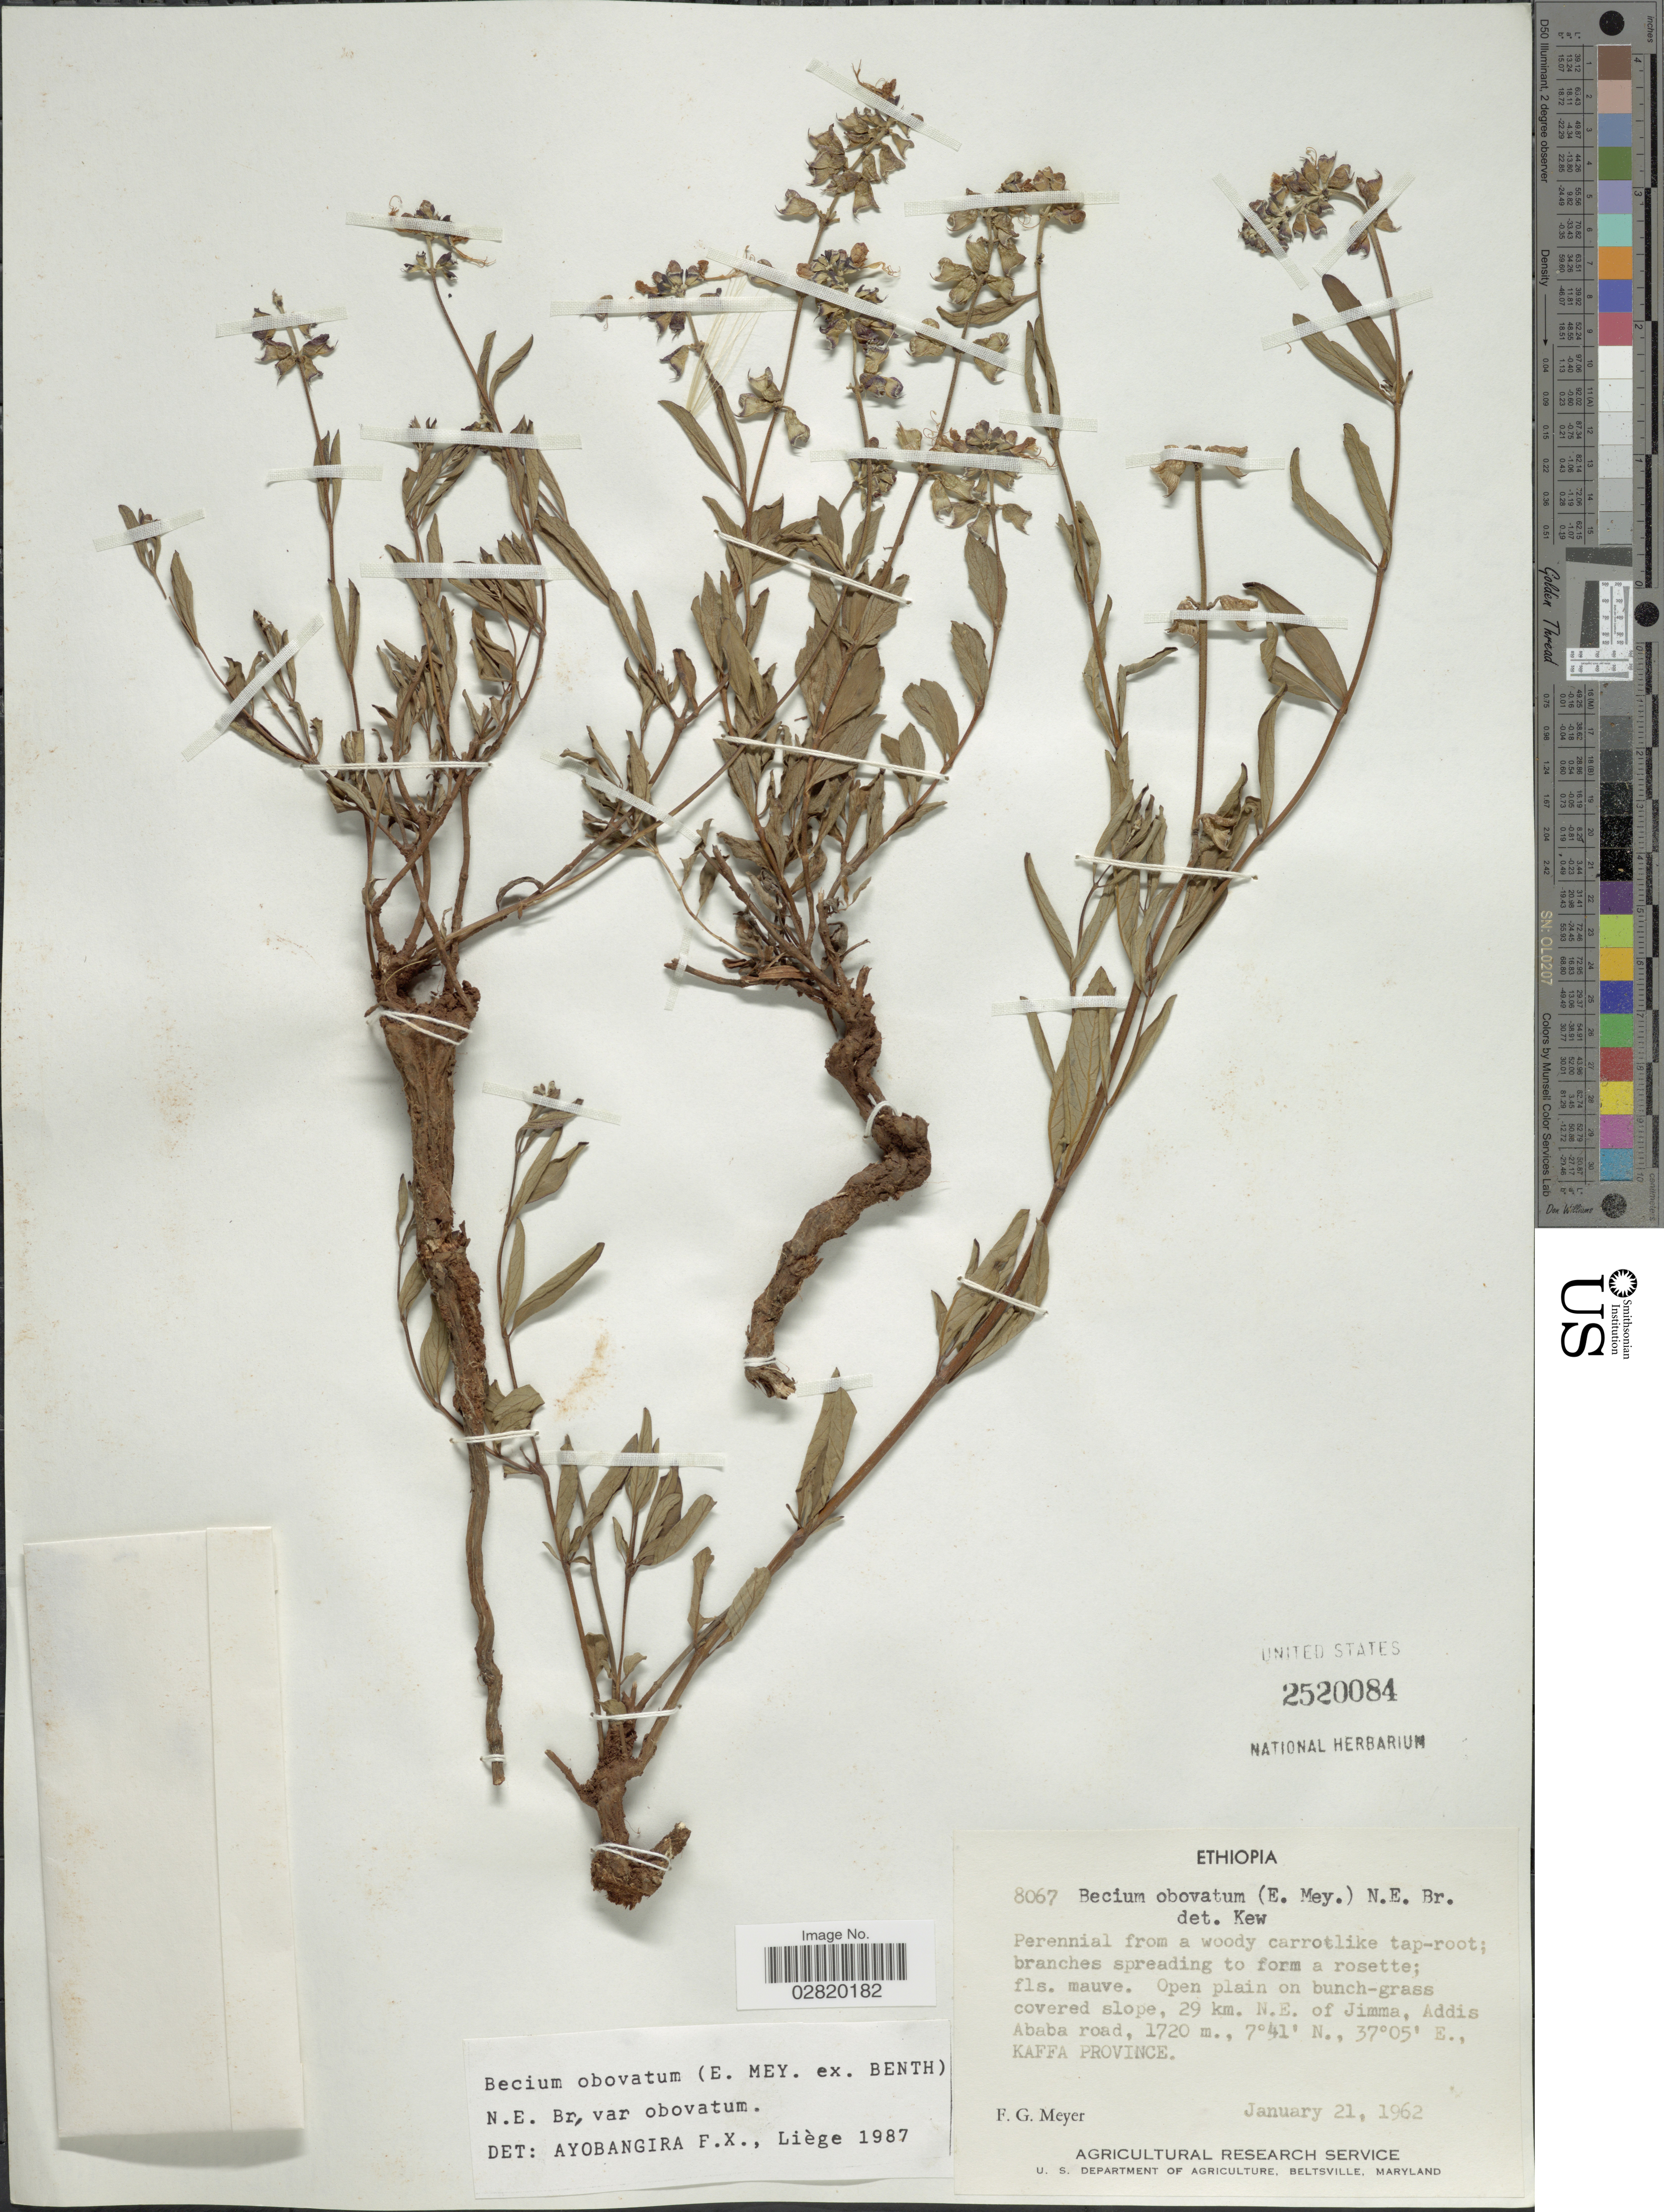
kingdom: Plantae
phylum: Tracheophyta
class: Magnoliopsida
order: Lamiales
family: Lamiaceae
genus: Becium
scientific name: Becium obovatum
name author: (E. Mey. ex Benth.) N.E. Br.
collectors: F. G. Meyer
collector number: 8067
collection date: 1962-01-21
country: Ethiopia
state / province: Addis Ababa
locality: Open plain on bunch grass covered slopes, 29 km. N.E. of Jimma, Addis Ababa road, Kaffa Province.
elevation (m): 1720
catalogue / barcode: US 2520084